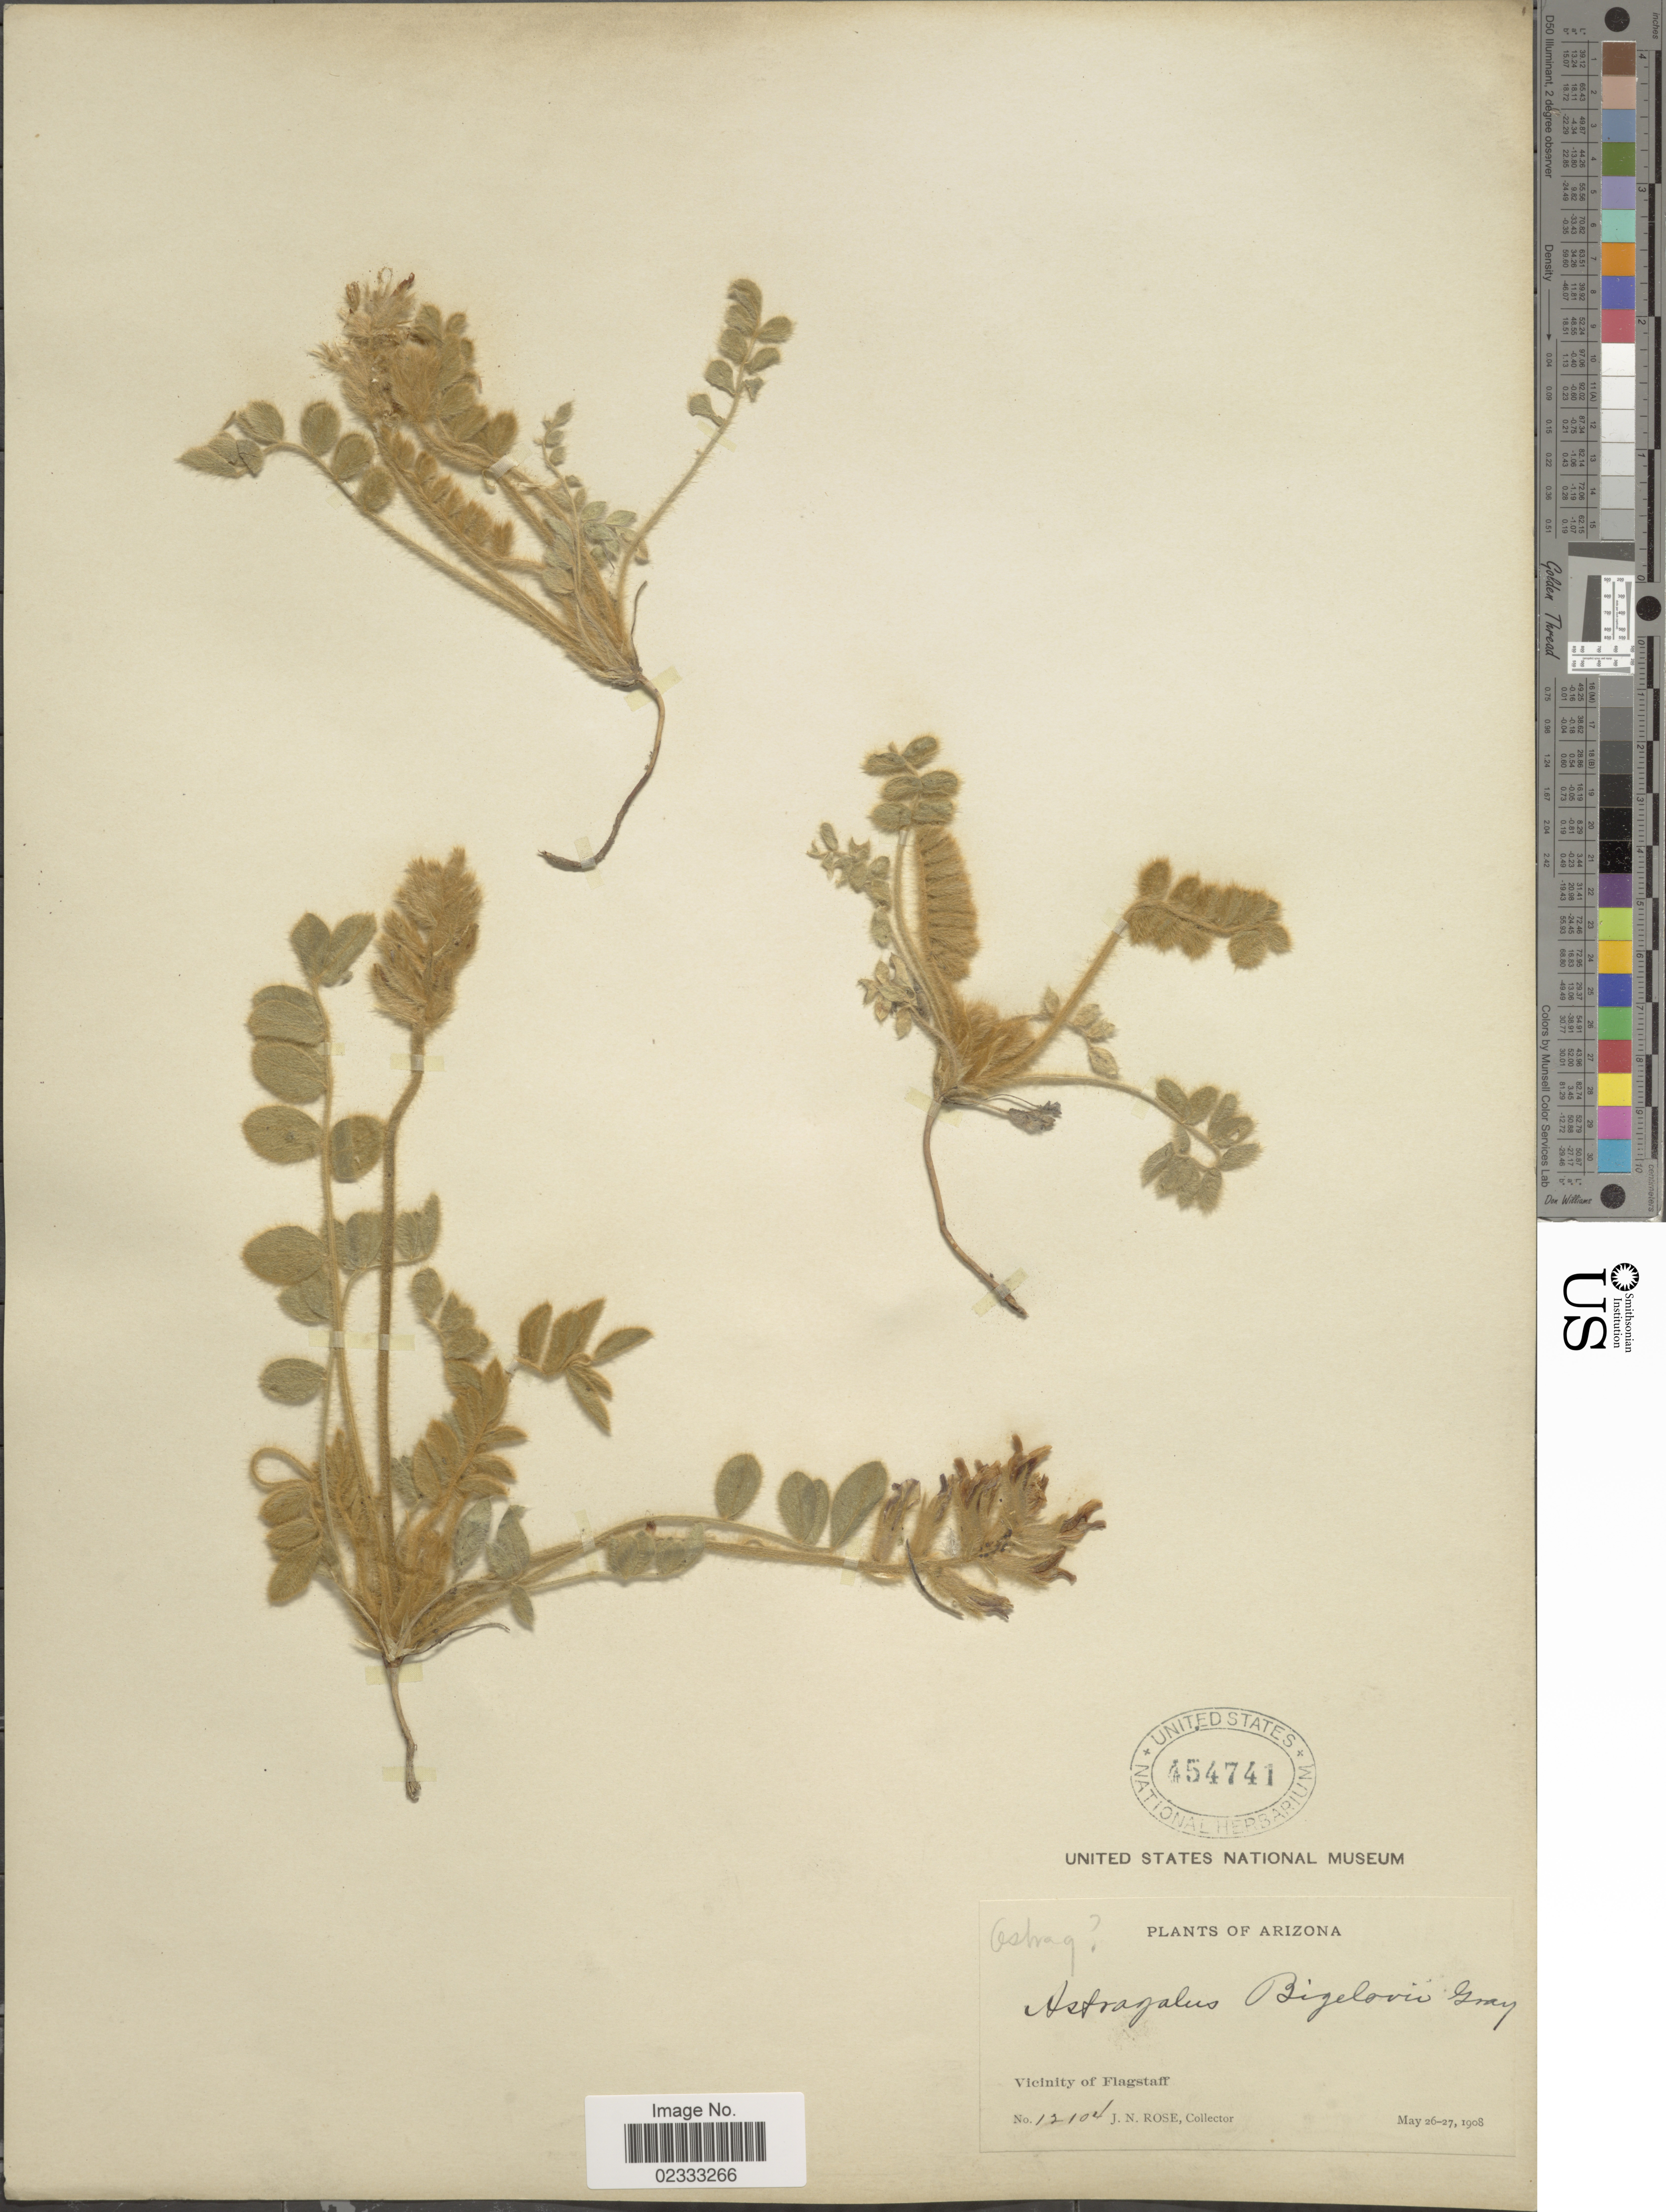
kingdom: Plantae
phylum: Tracheophyta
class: Magnoliopsida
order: Fabales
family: Fabaceae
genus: Astragalus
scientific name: Astragalus mollissimus var. bigelovii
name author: (A. Gray) Barneby ex B.L. Turner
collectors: J. N. Rose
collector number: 12104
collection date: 1908-05-26/1908-05-27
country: United States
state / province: Arizona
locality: Arizona, Vicinity of Flagstaff.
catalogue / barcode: US 454741